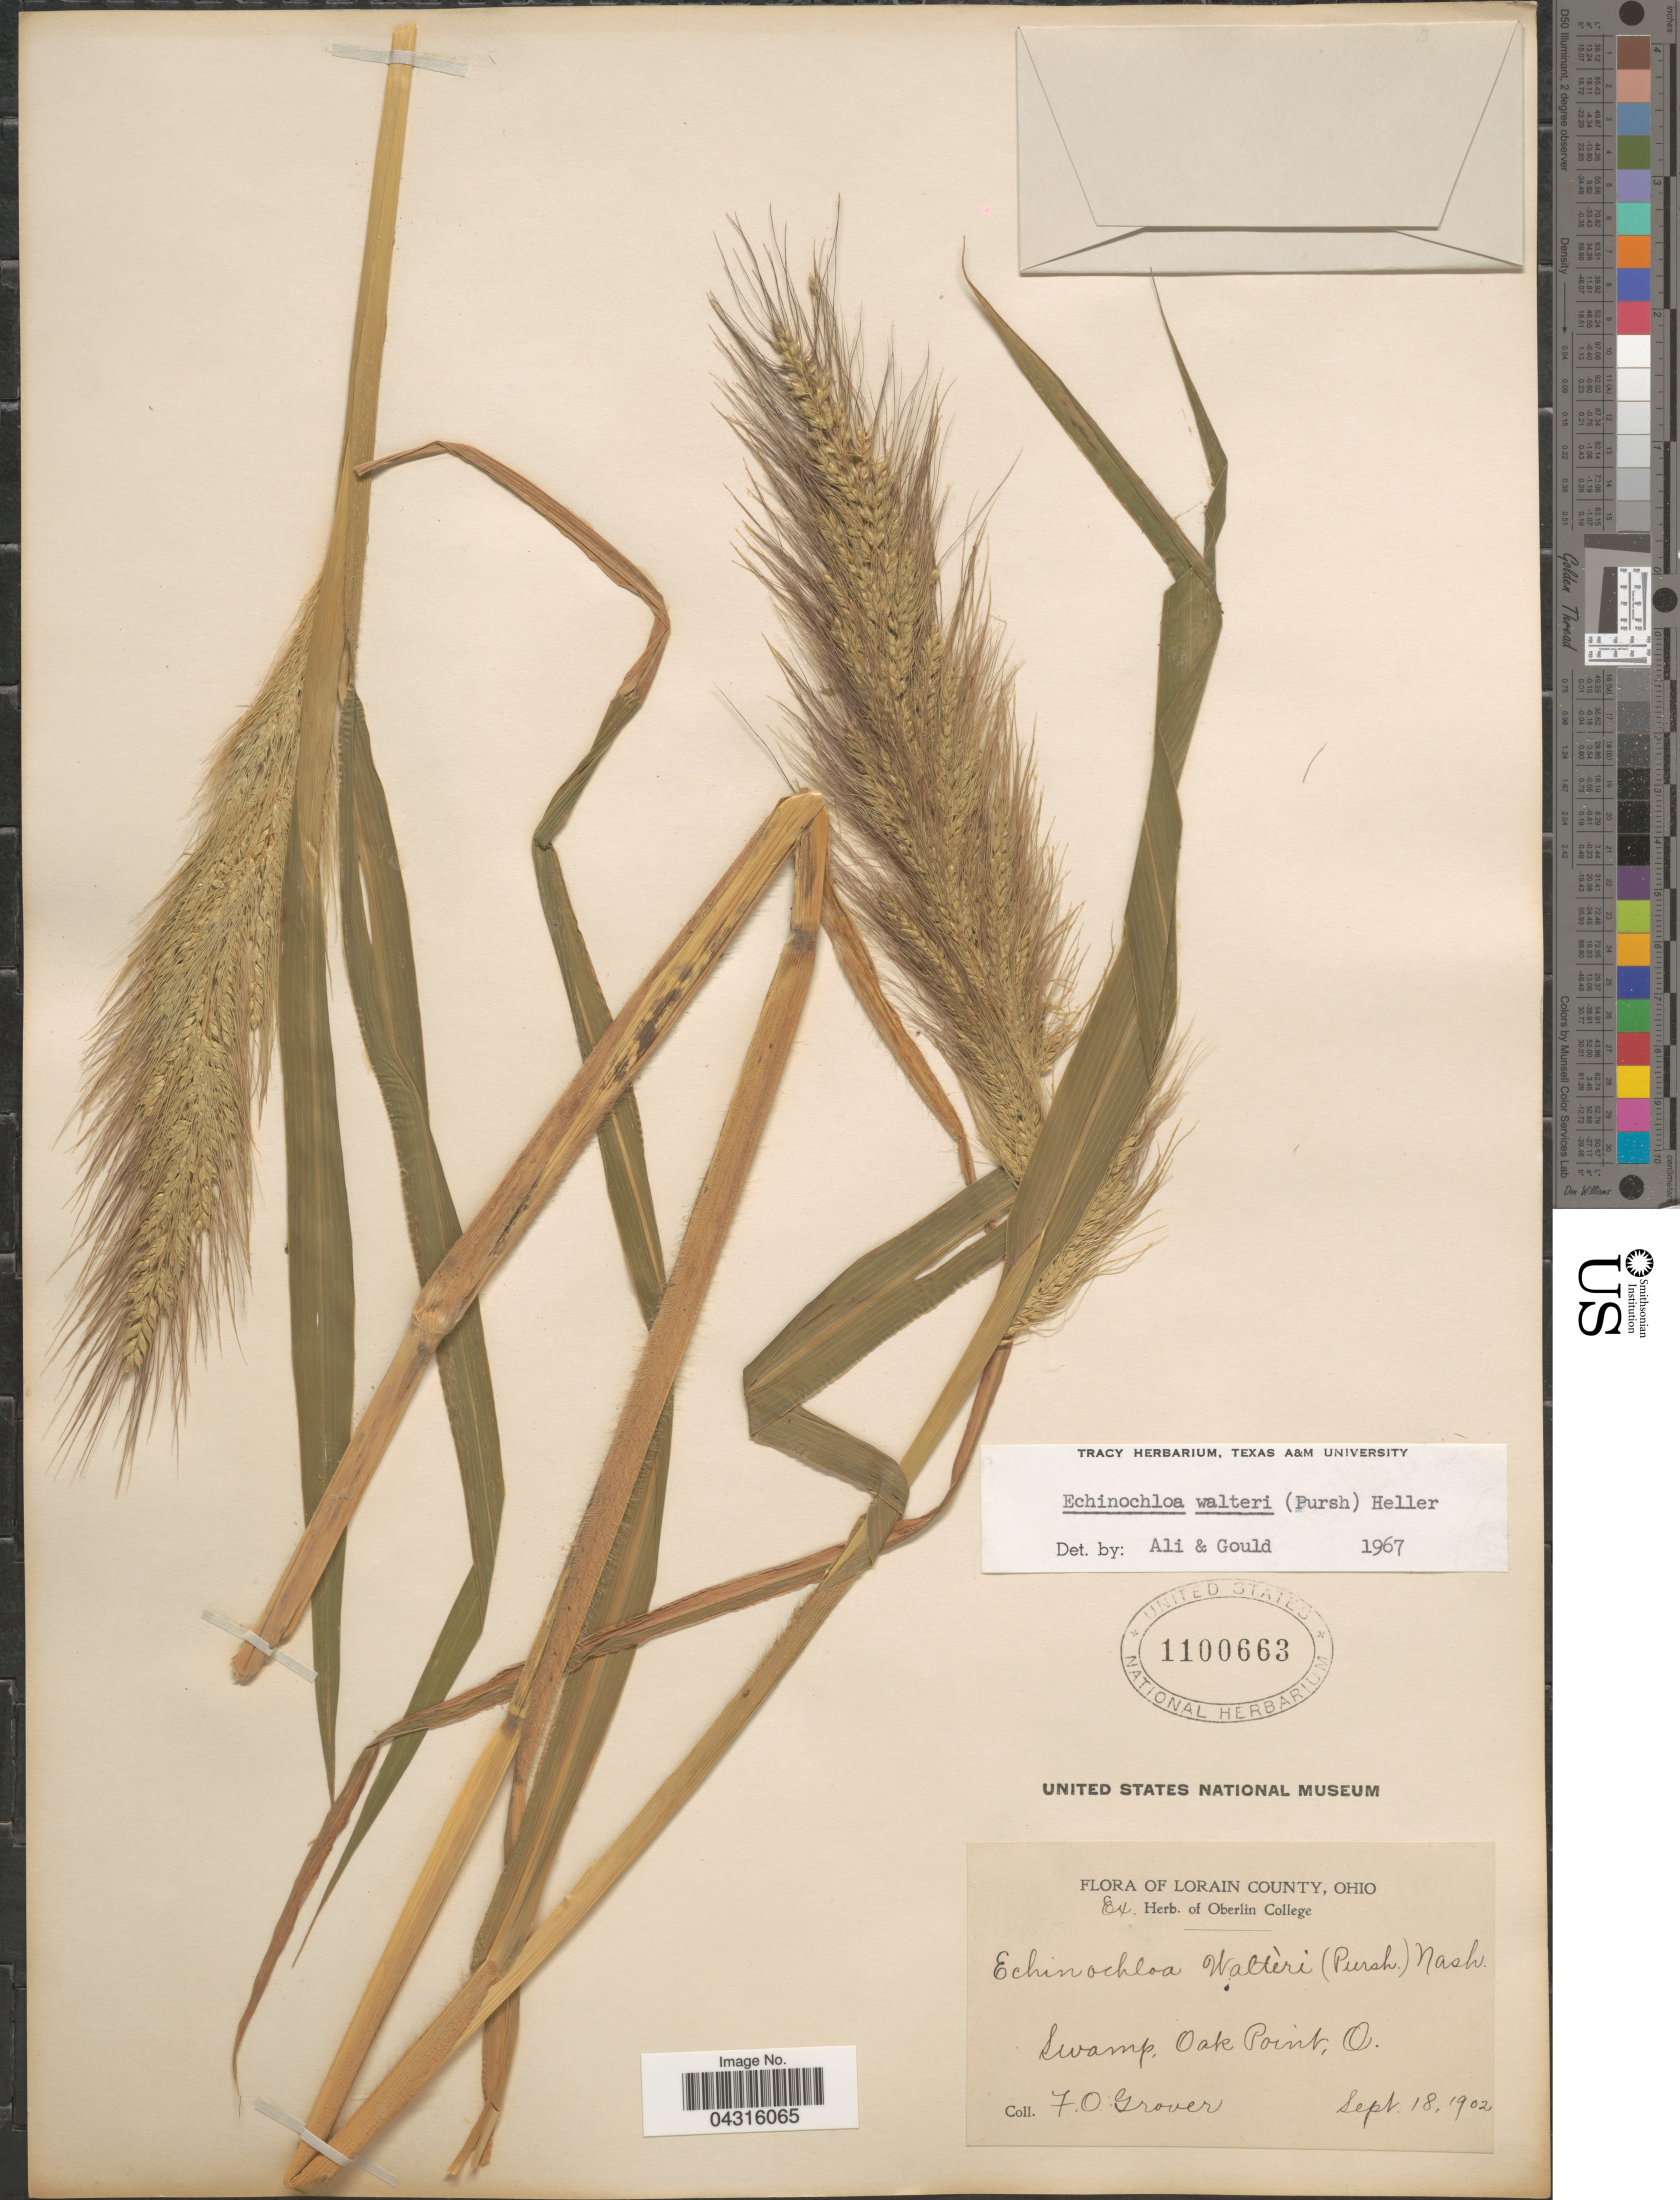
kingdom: Plantae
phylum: Tracheophyta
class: Liliopsida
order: Poales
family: Poaceae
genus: Echinochloa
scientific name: Echinochloa walteri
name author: (Pursh) A. Heller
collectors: F. Grover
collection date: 1902-09-18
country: United States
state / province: Ohio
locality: Lorain County. Swamp, Oak Point.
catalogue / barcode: US 1100663